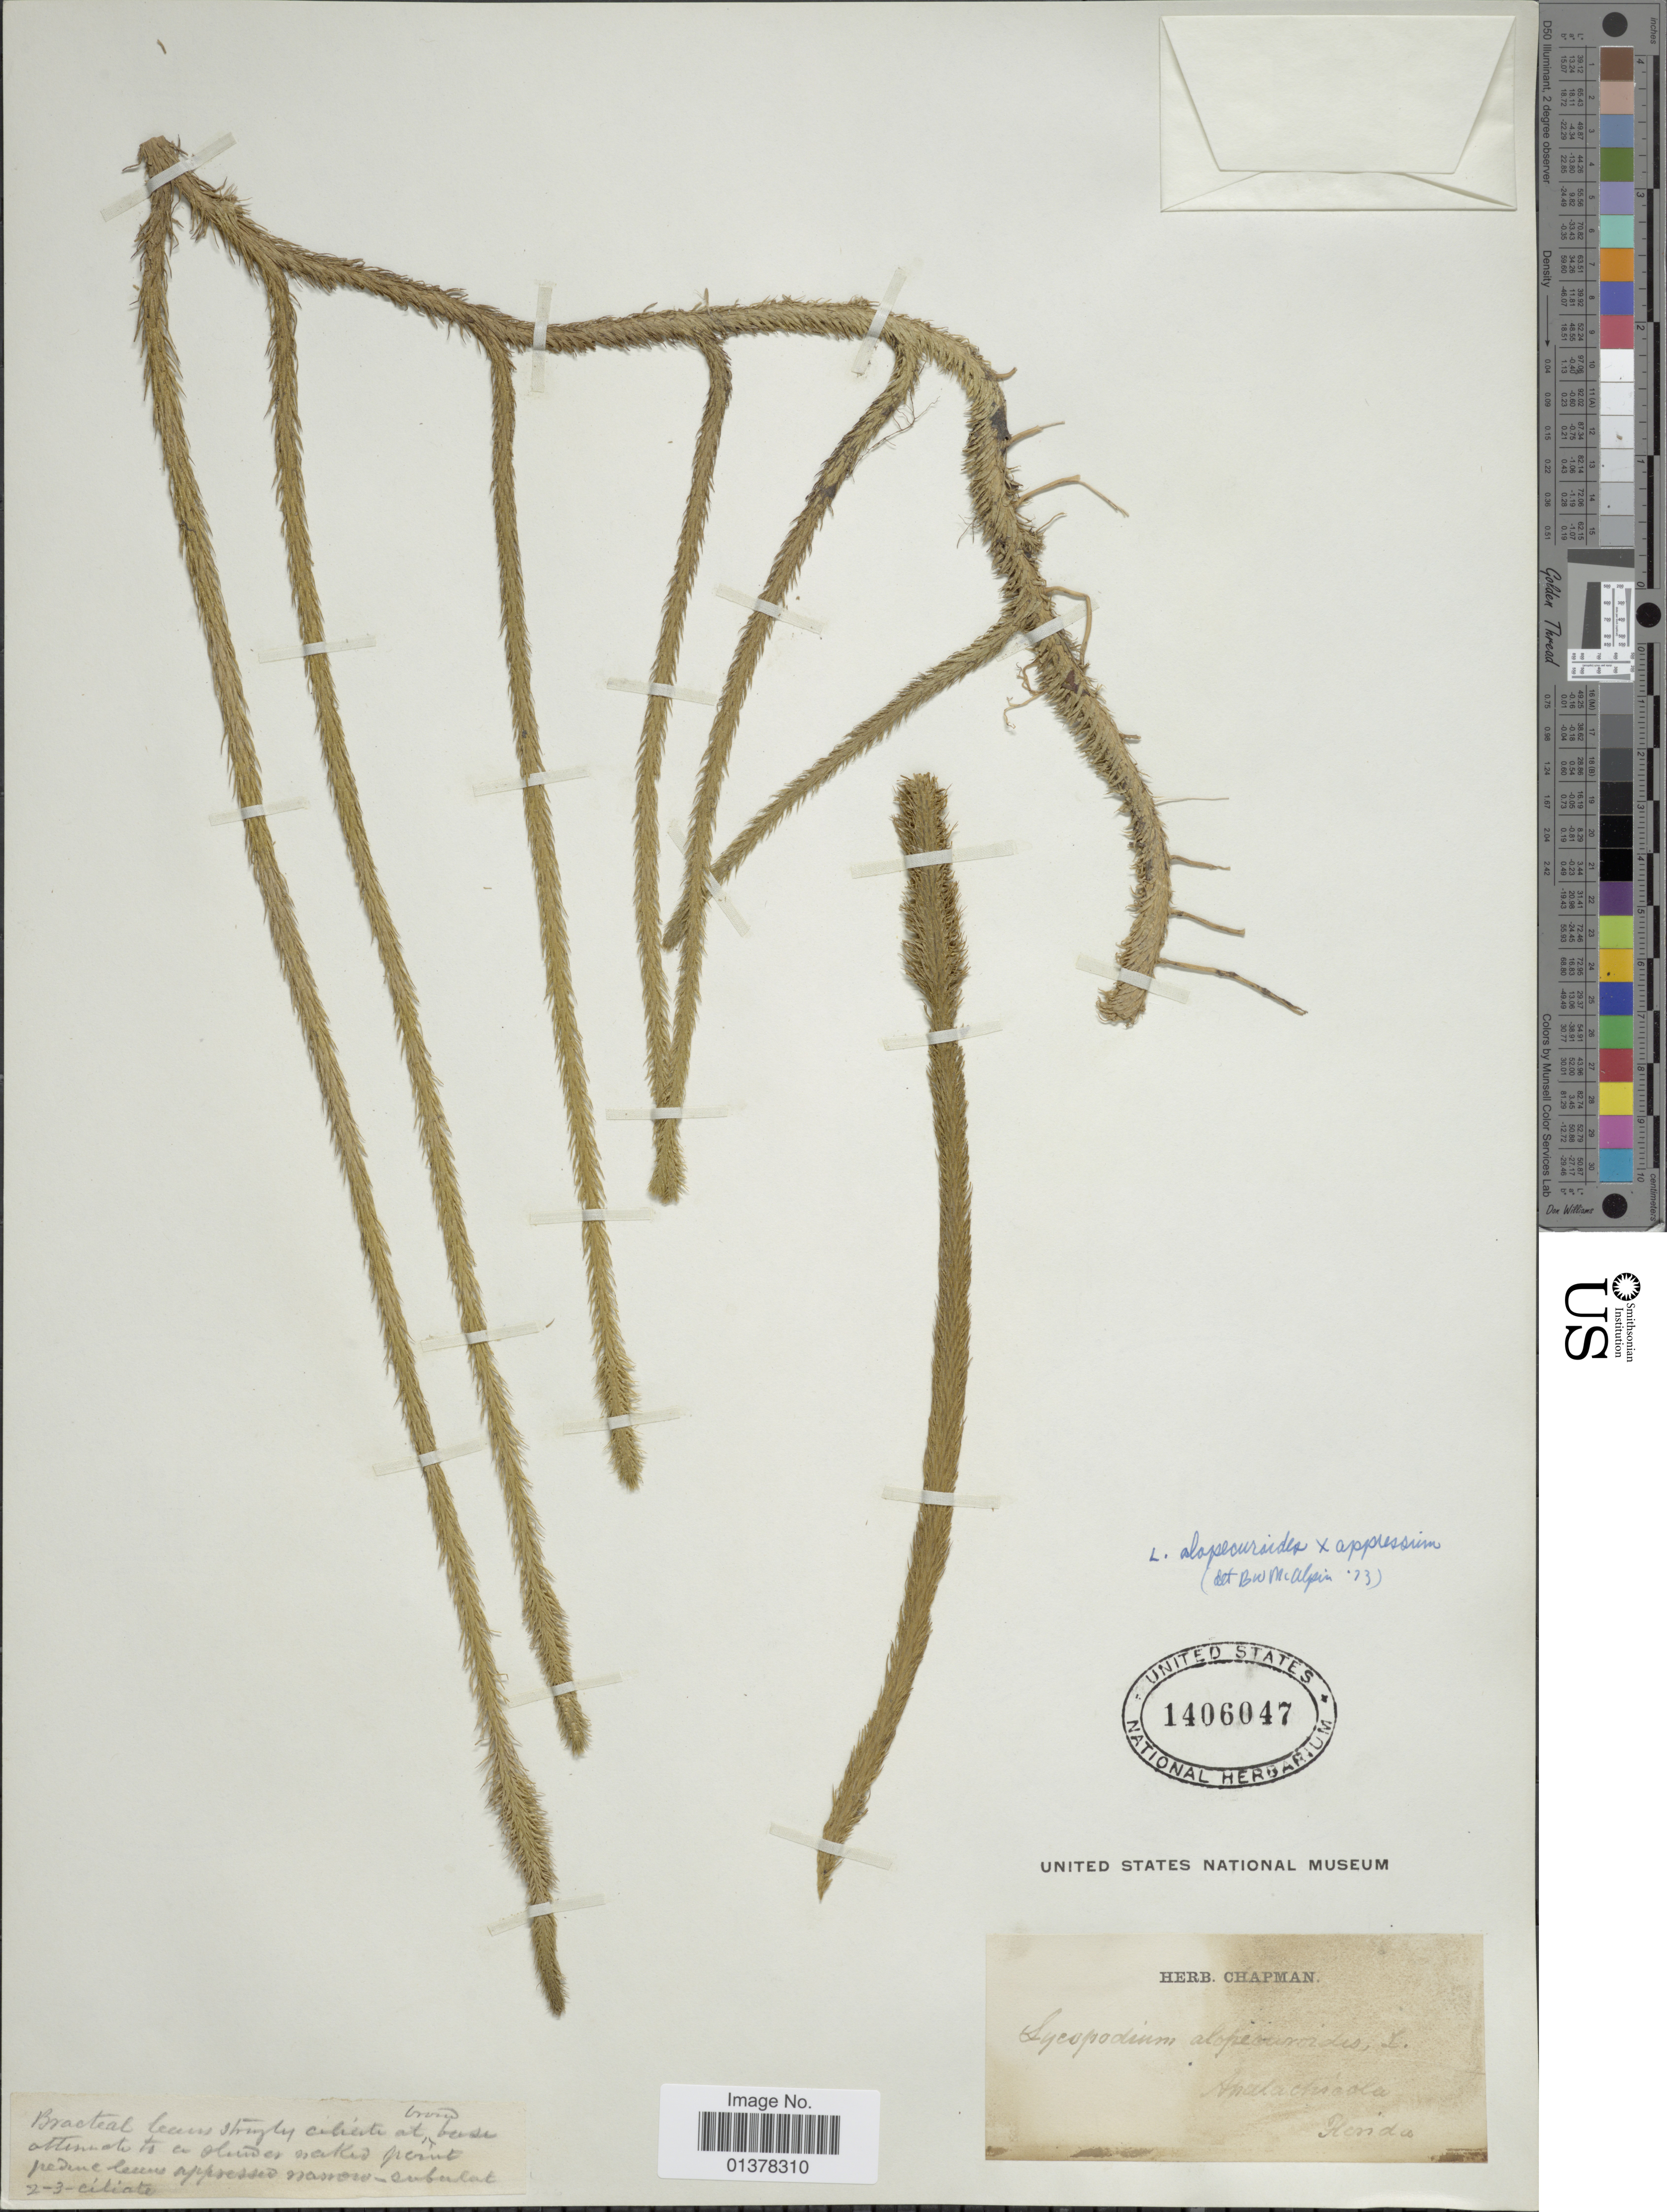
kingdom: Plantae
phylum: Tracheophyta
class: Lycopodiopsida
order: Lycopodiales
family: Lycopodiaceae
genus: Lycopodiella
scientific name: Lycopodiella x copelandii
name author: (Eiger) Cranfill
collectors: ex herb. Chapman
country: United States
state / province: Florida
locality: Apalachicola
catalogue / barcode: US 1406047